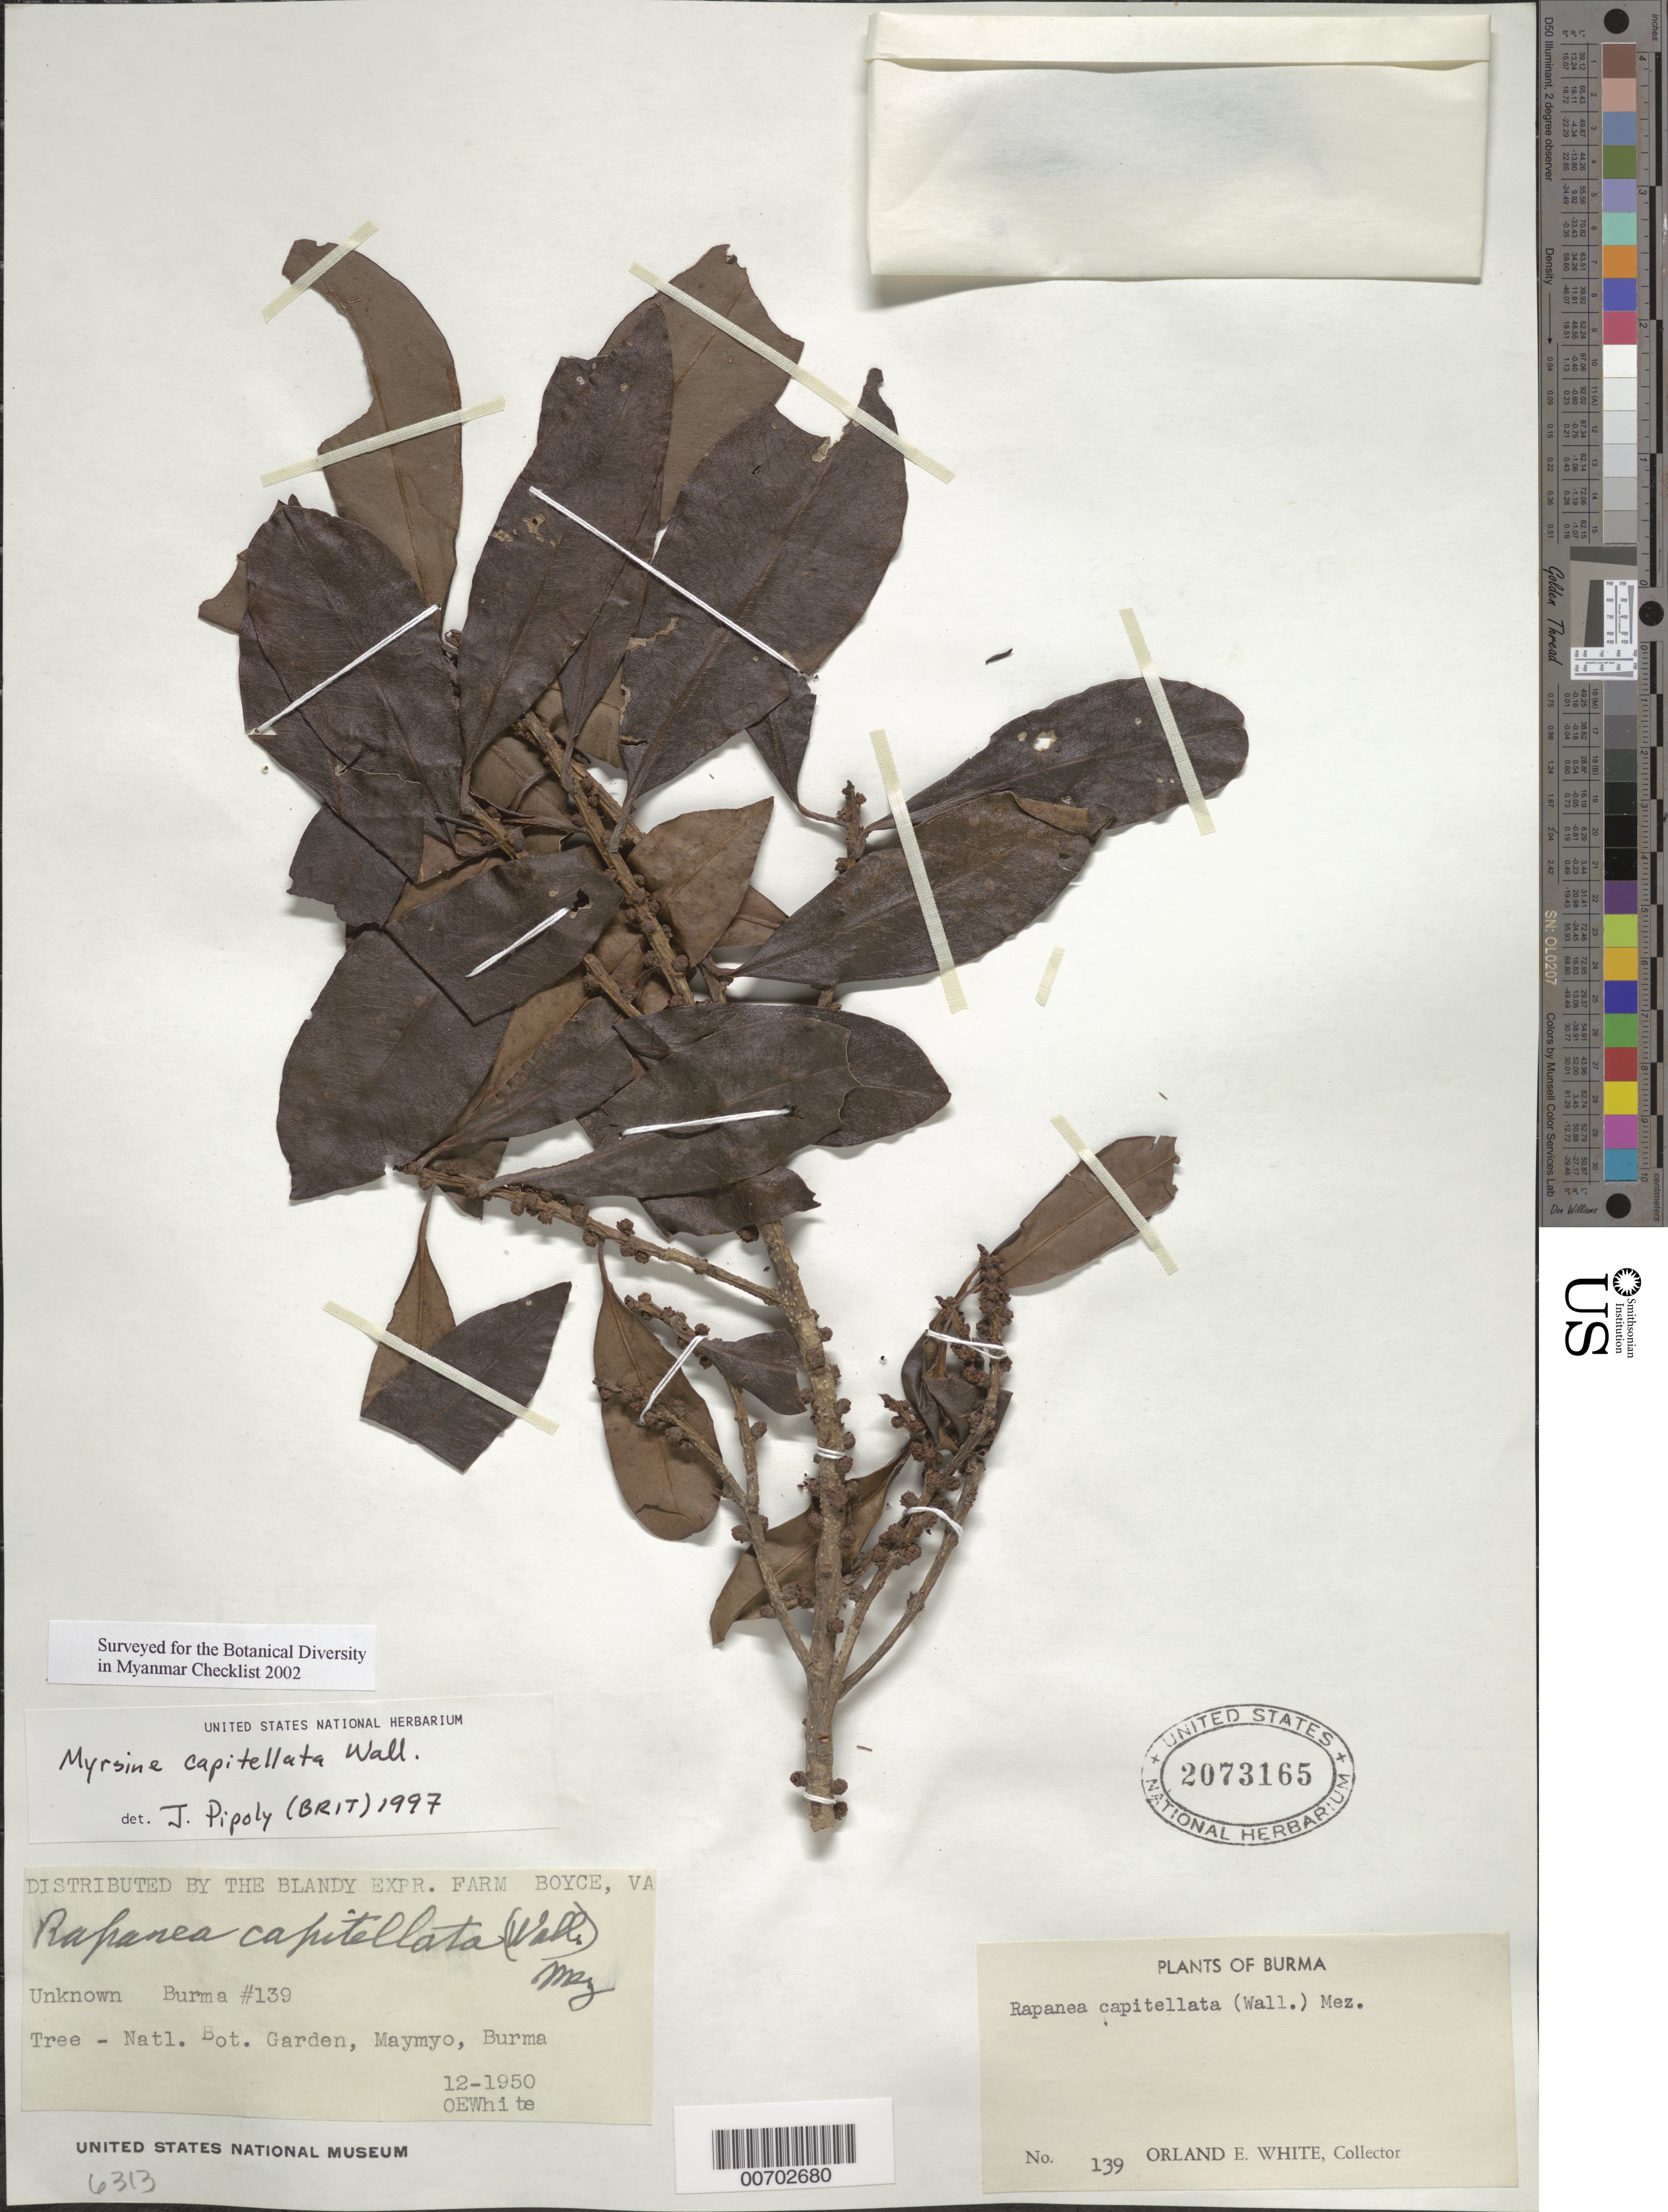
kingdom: Plantae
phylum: Tracheophyta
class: Magnoliopsida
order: Ericales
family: Primulaceae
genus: Myrsine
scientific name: Myrsine capitellata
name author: Wall.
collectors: O. E. White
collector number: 139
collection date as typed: Dec 1950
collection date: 1950-12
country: Myanmar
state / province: Mandalay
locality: Maymyo, Nat'l. Bot. Garden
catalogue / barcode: US 2073165